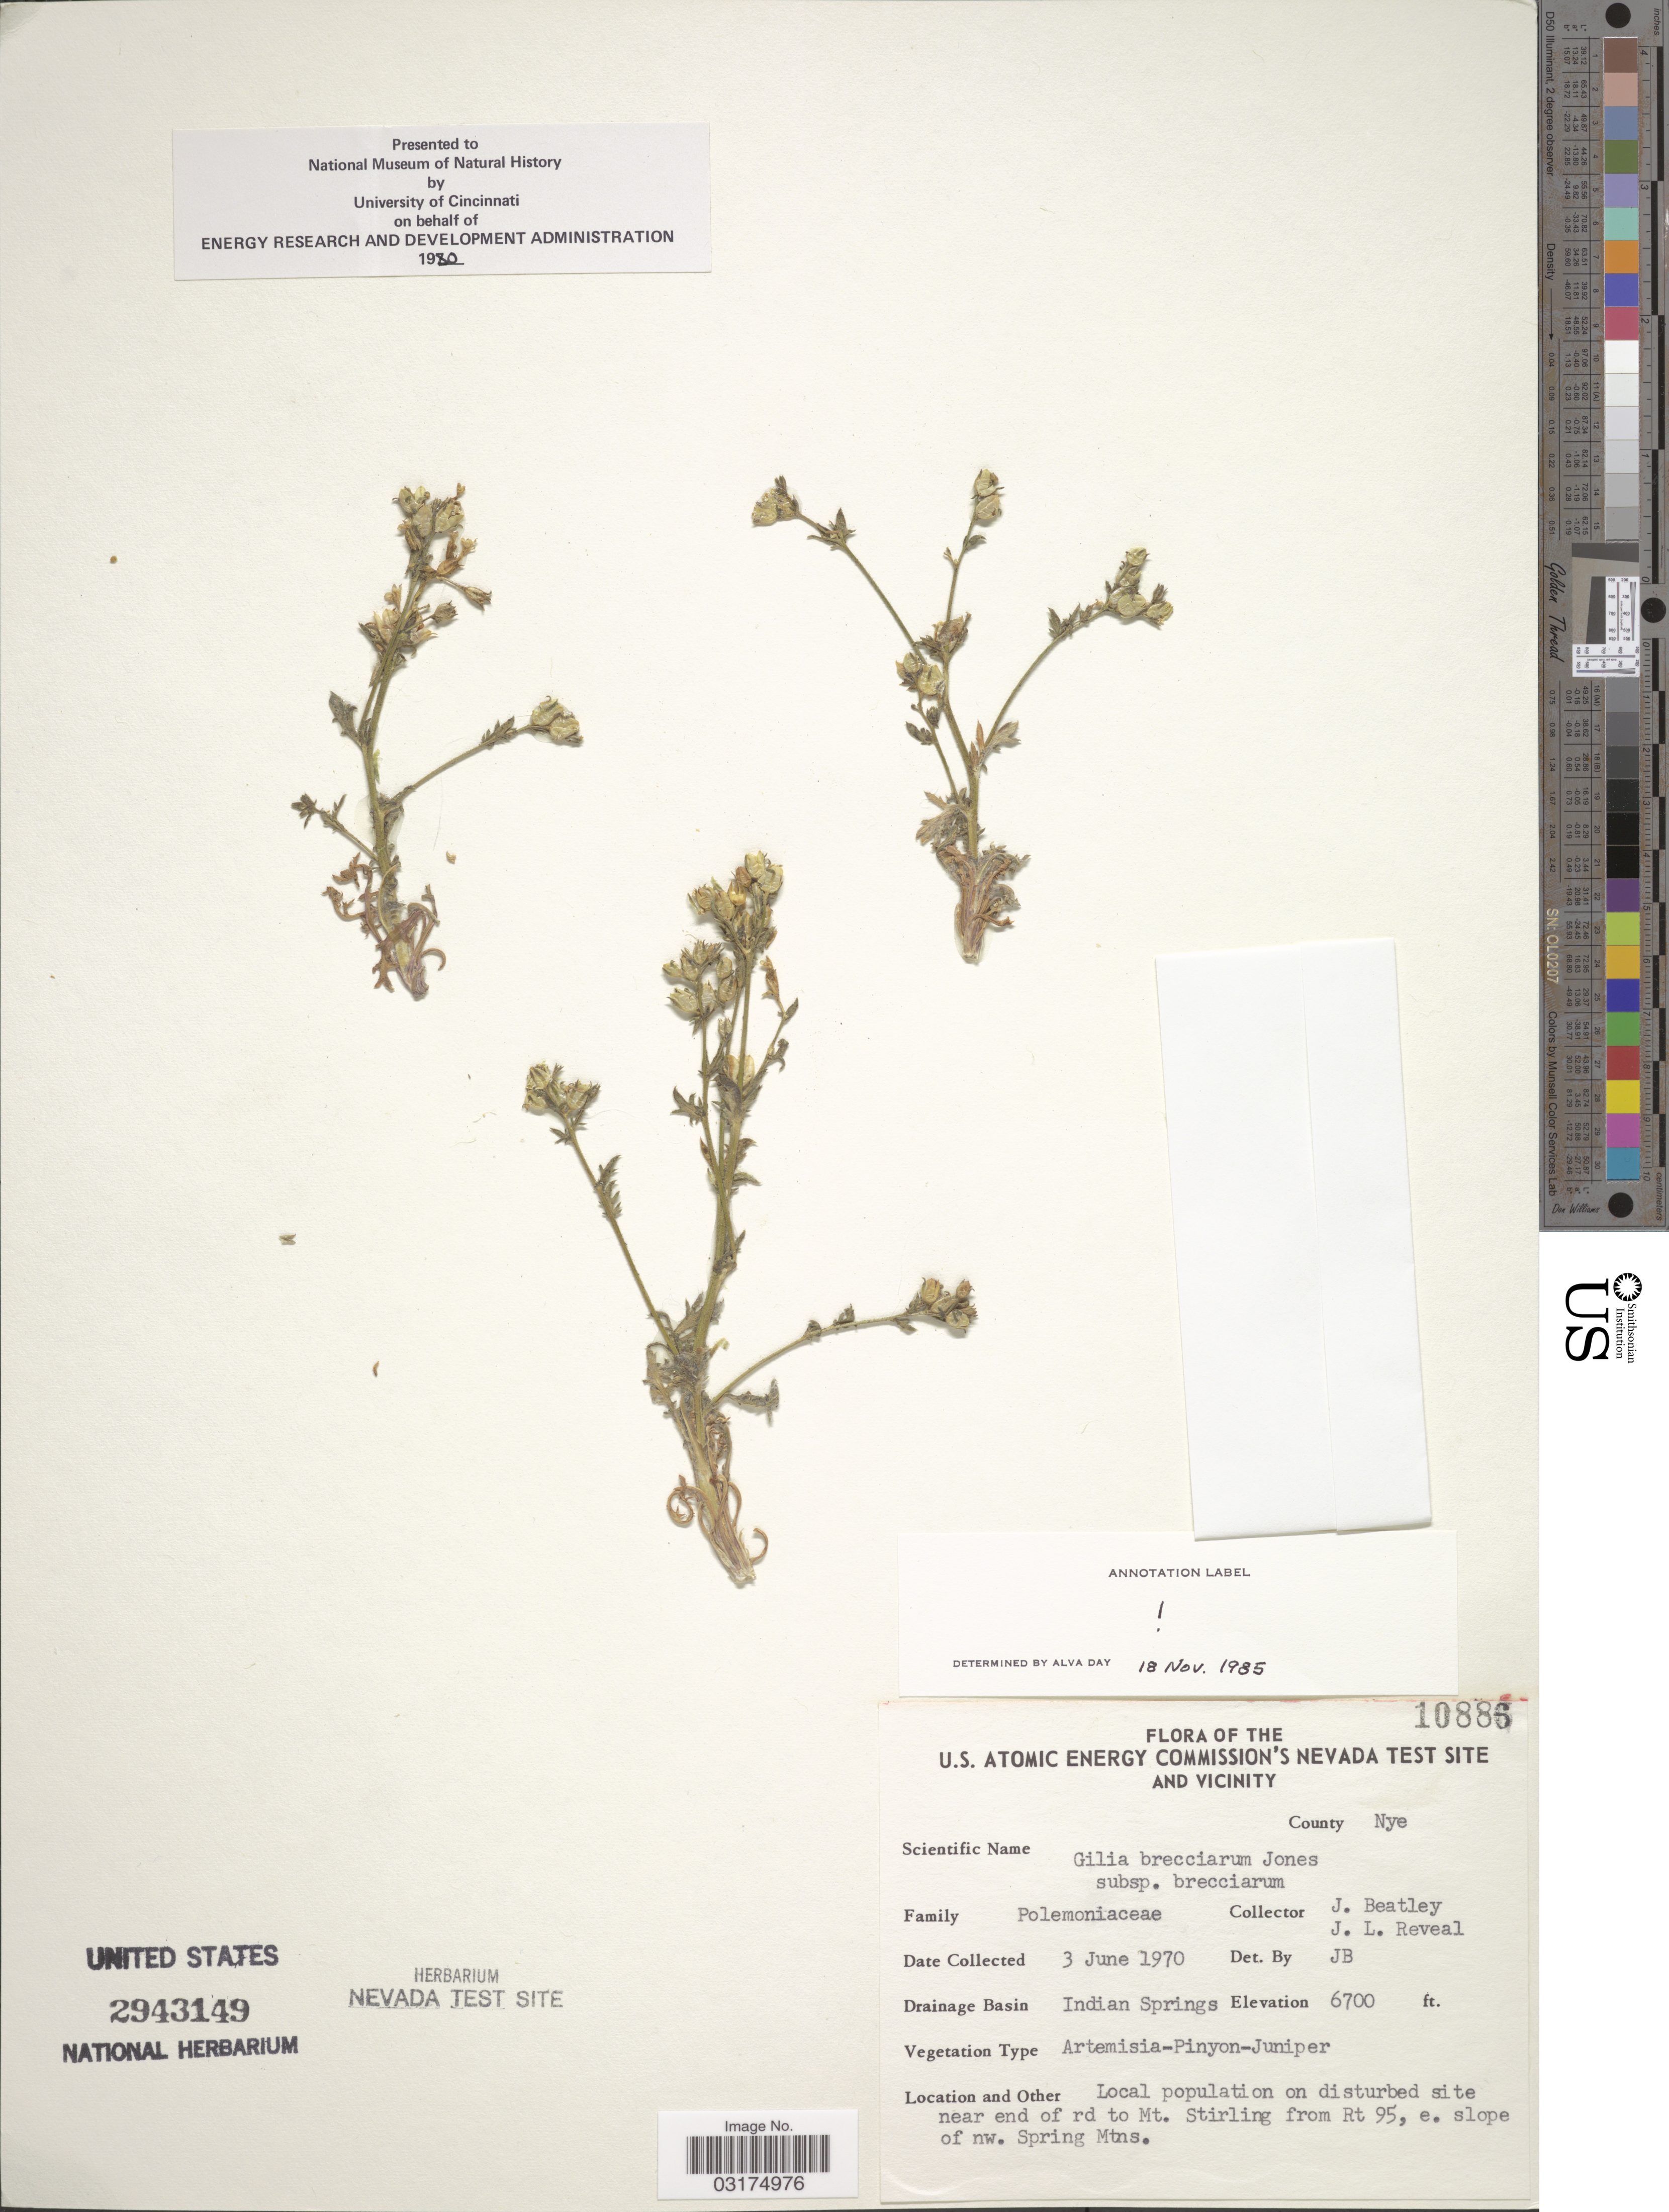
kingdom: Plantae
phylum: Tracheophyta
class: Magnoliopsida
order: Ericales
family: Polemoniaceae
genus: Gilia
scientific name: Gilia brecciarum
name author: M.E. Jones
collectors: J. C. Beatley & J. L. Reveal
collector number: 10886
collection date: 1970-06-03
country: United States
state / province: Nevada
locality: The U. S. Atomic Energy Commission's Nevada Test Site and Vicinity. County Nye. Drainage Basin Indian Springs. On disturbed site near end of rd to Mt. Stirling from Rt 95, e. slope of nw. Spring Mtns.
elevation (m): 2042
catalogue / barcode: US 2943149